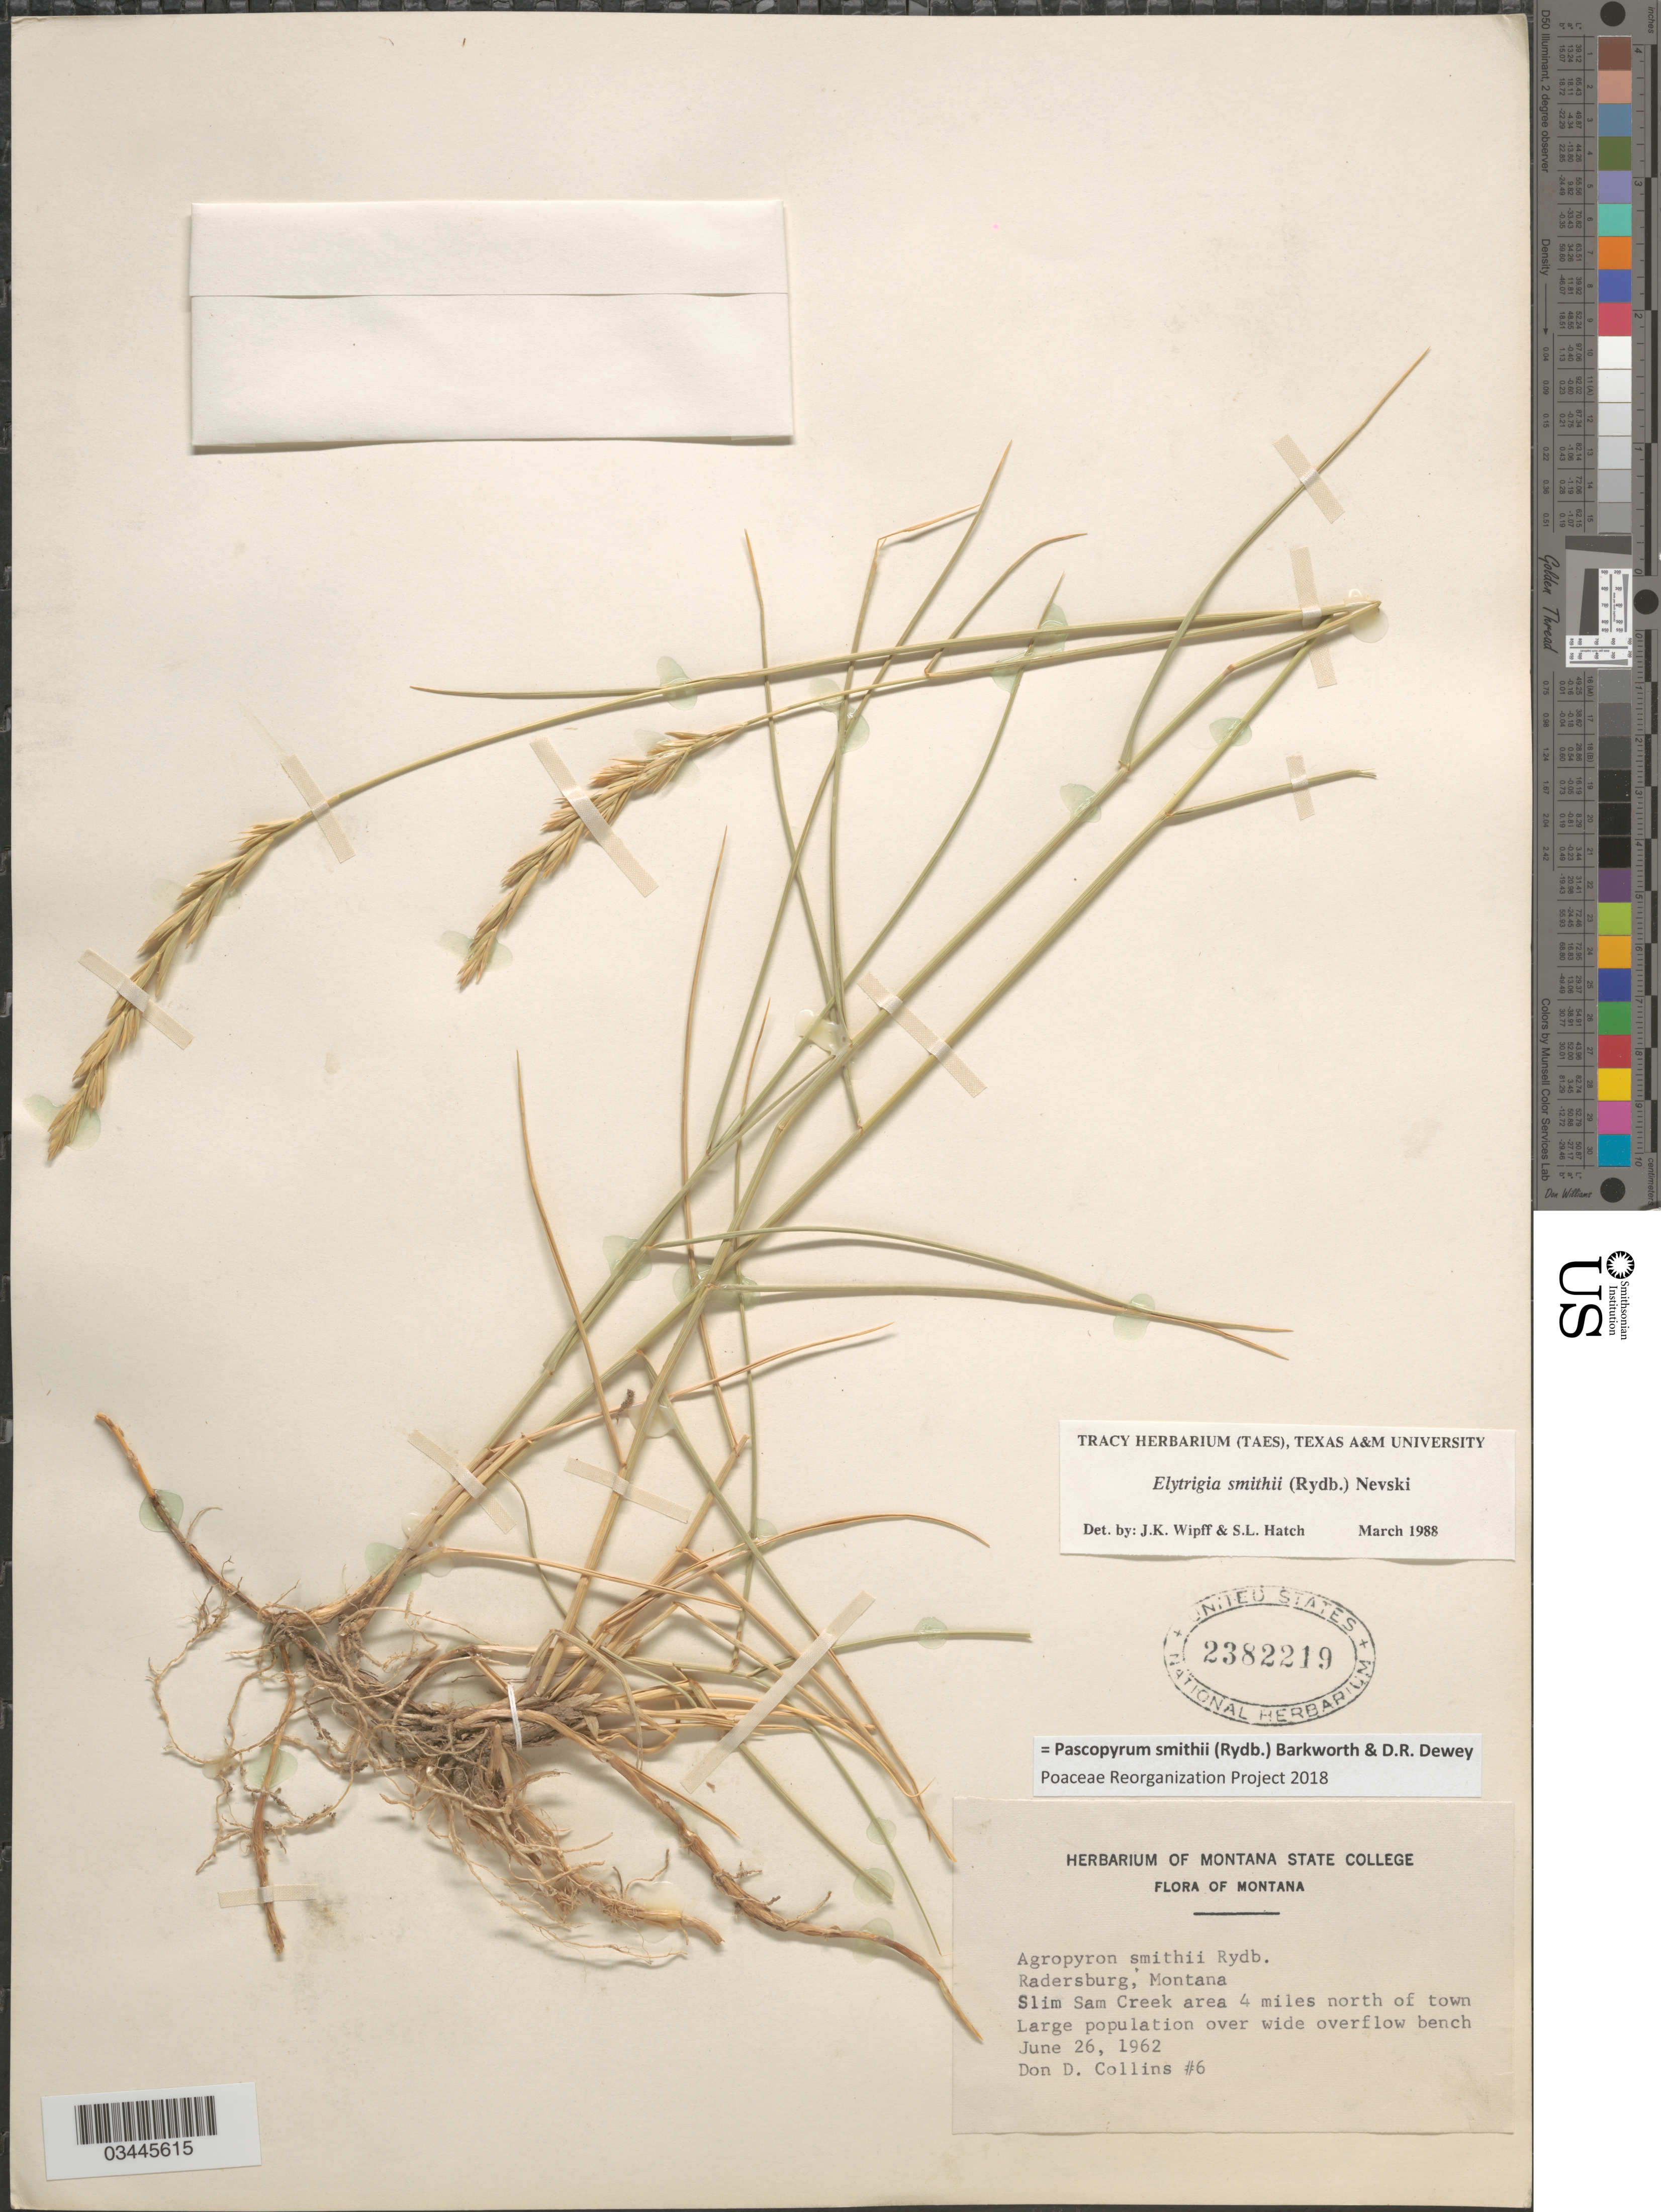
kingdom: Plantae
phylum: Tracheophyta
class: Liliopsida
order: Poales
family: Poaceae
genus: Pascopyrum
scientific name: Pascopyrum smithii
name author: (Rydb.) Barkworth & Dewey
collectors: D. Collins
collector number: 6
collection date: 1962-06-26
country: United States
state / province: Montana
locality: Radersburg. Slim Sam Creek area 4 miles north of town.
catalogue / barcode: US 2382219